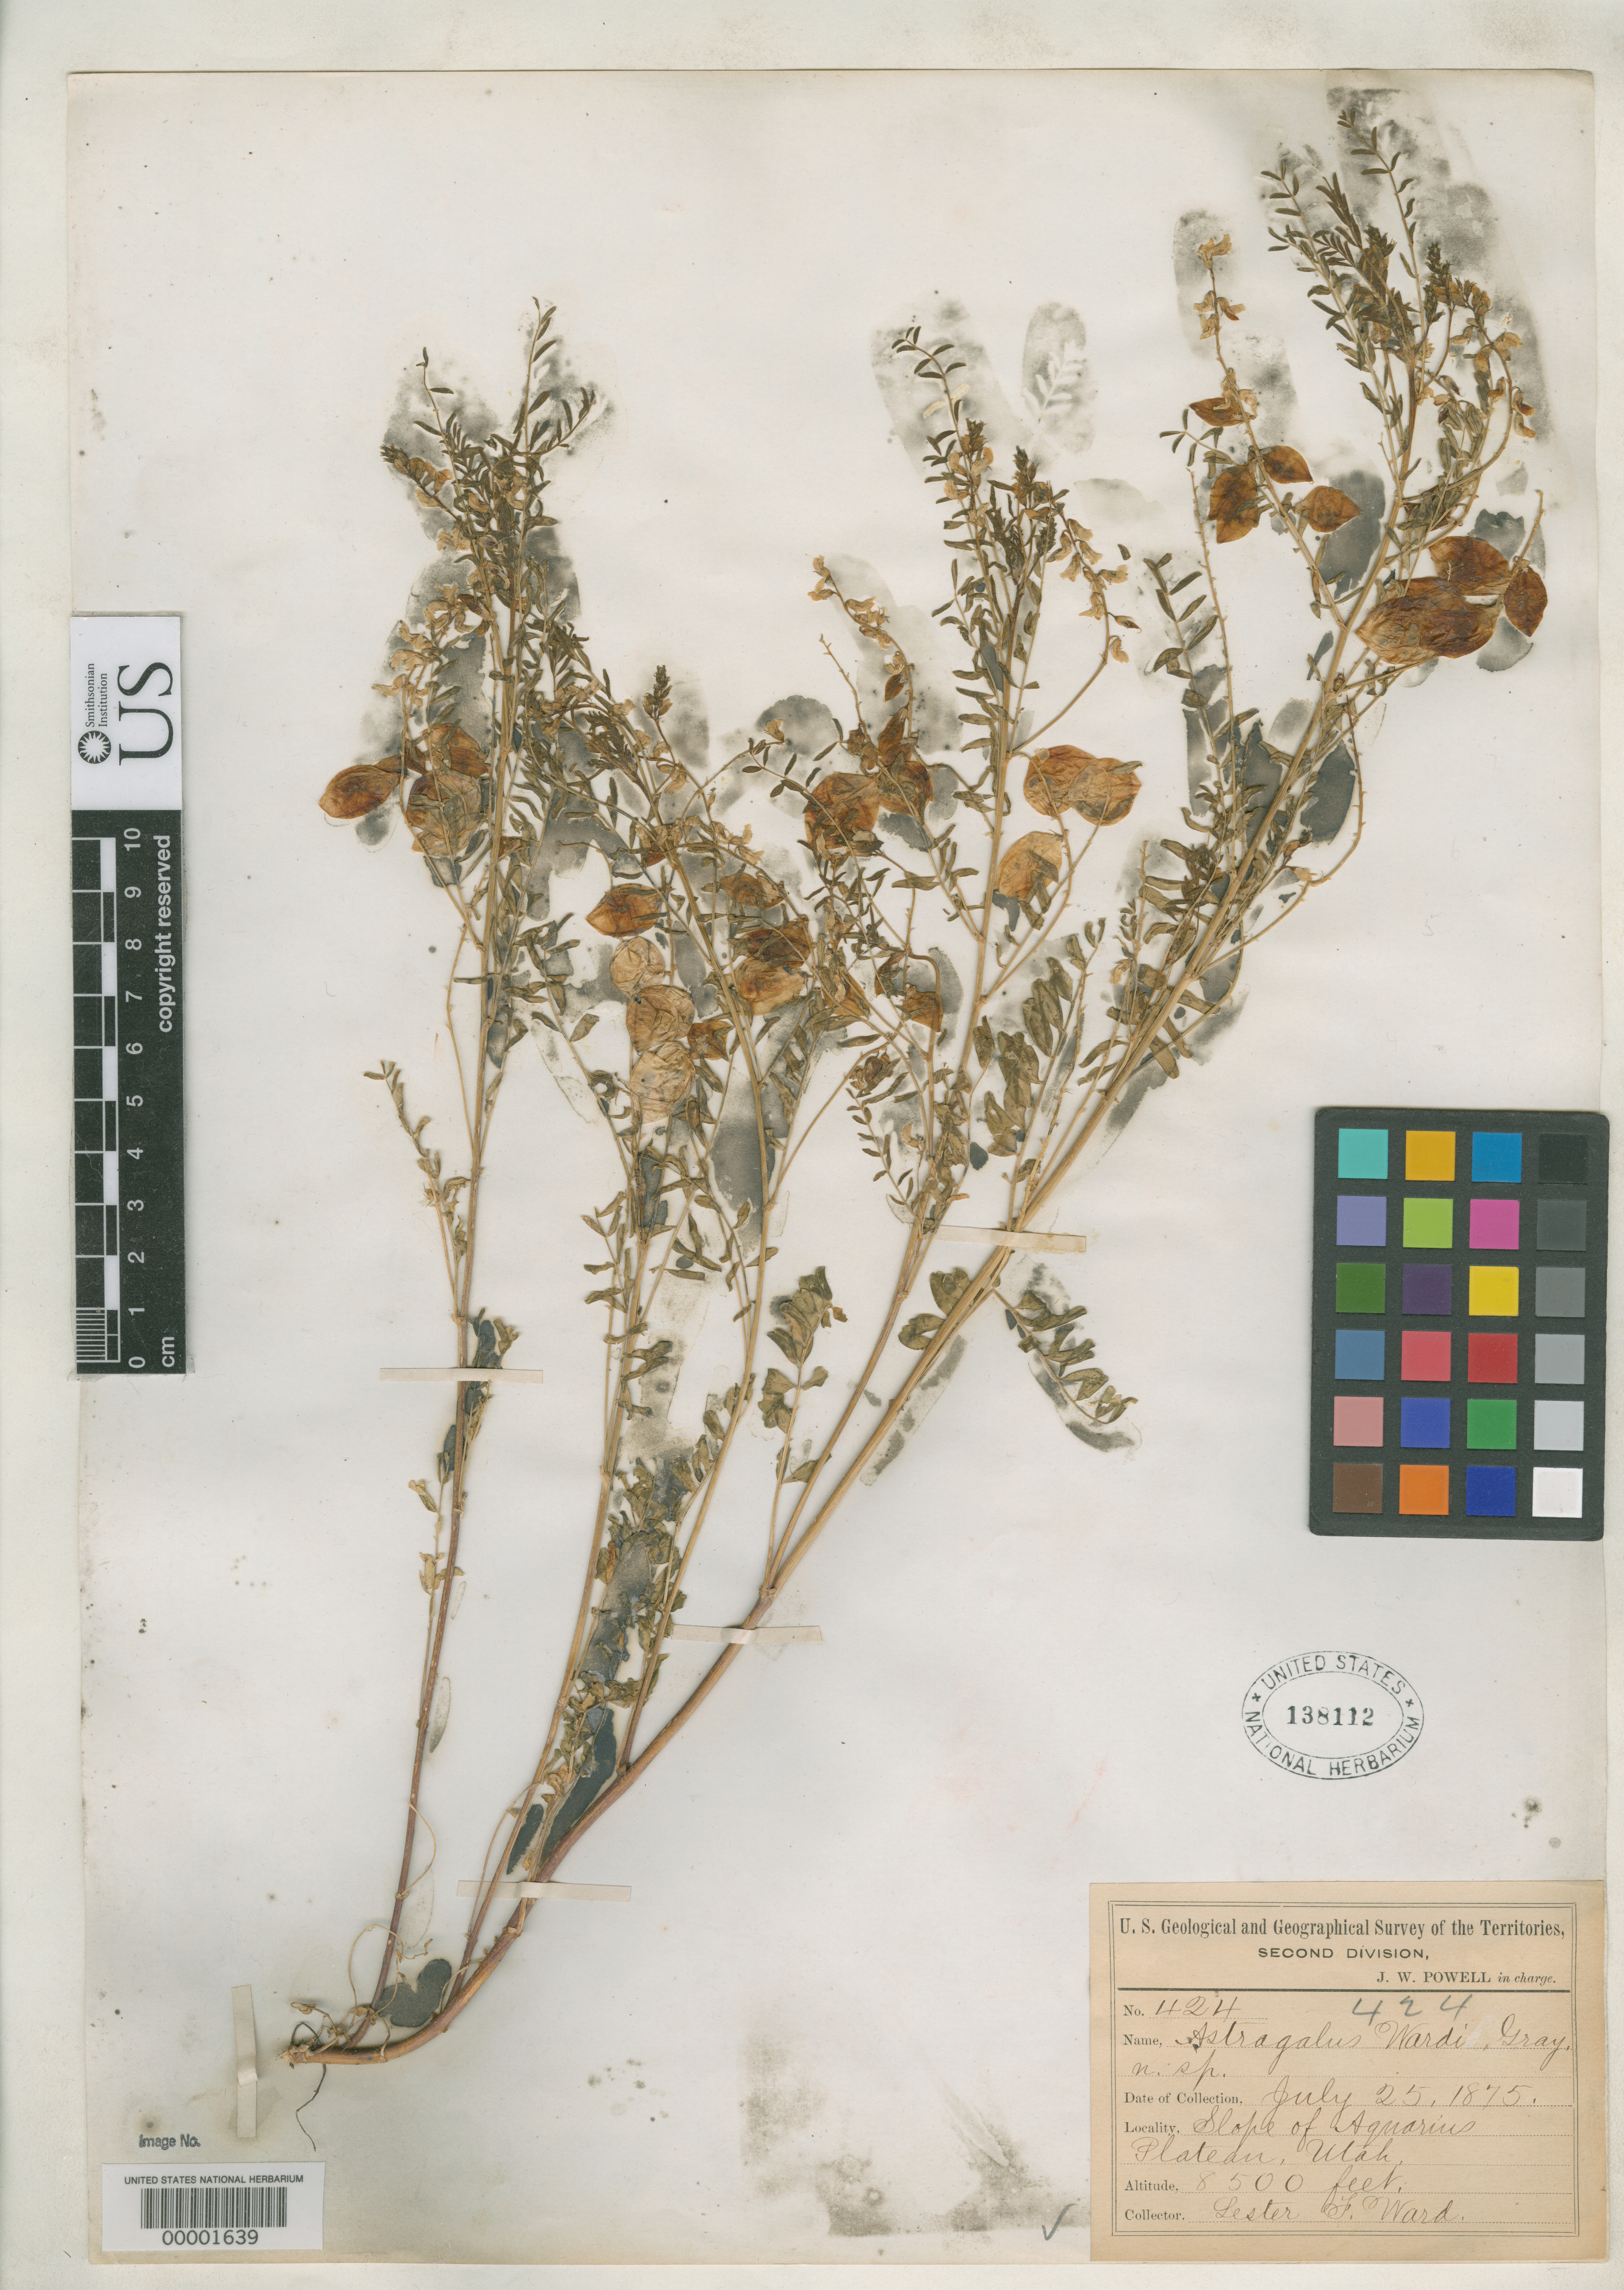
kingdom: Plantae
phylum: Tracheophyta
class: Magnoliopsida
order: Fabales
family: Fabaceae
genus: Astragalus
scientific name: Astragalus wardii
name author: A. Gray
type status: Type Collection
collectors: L. F. Ward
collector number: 424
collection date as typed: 25 Jul 1875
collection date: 1875-07-25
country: United States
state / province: Utah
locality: Slope of Aquarius Plateau.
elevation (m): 2591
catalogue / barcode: US 138112